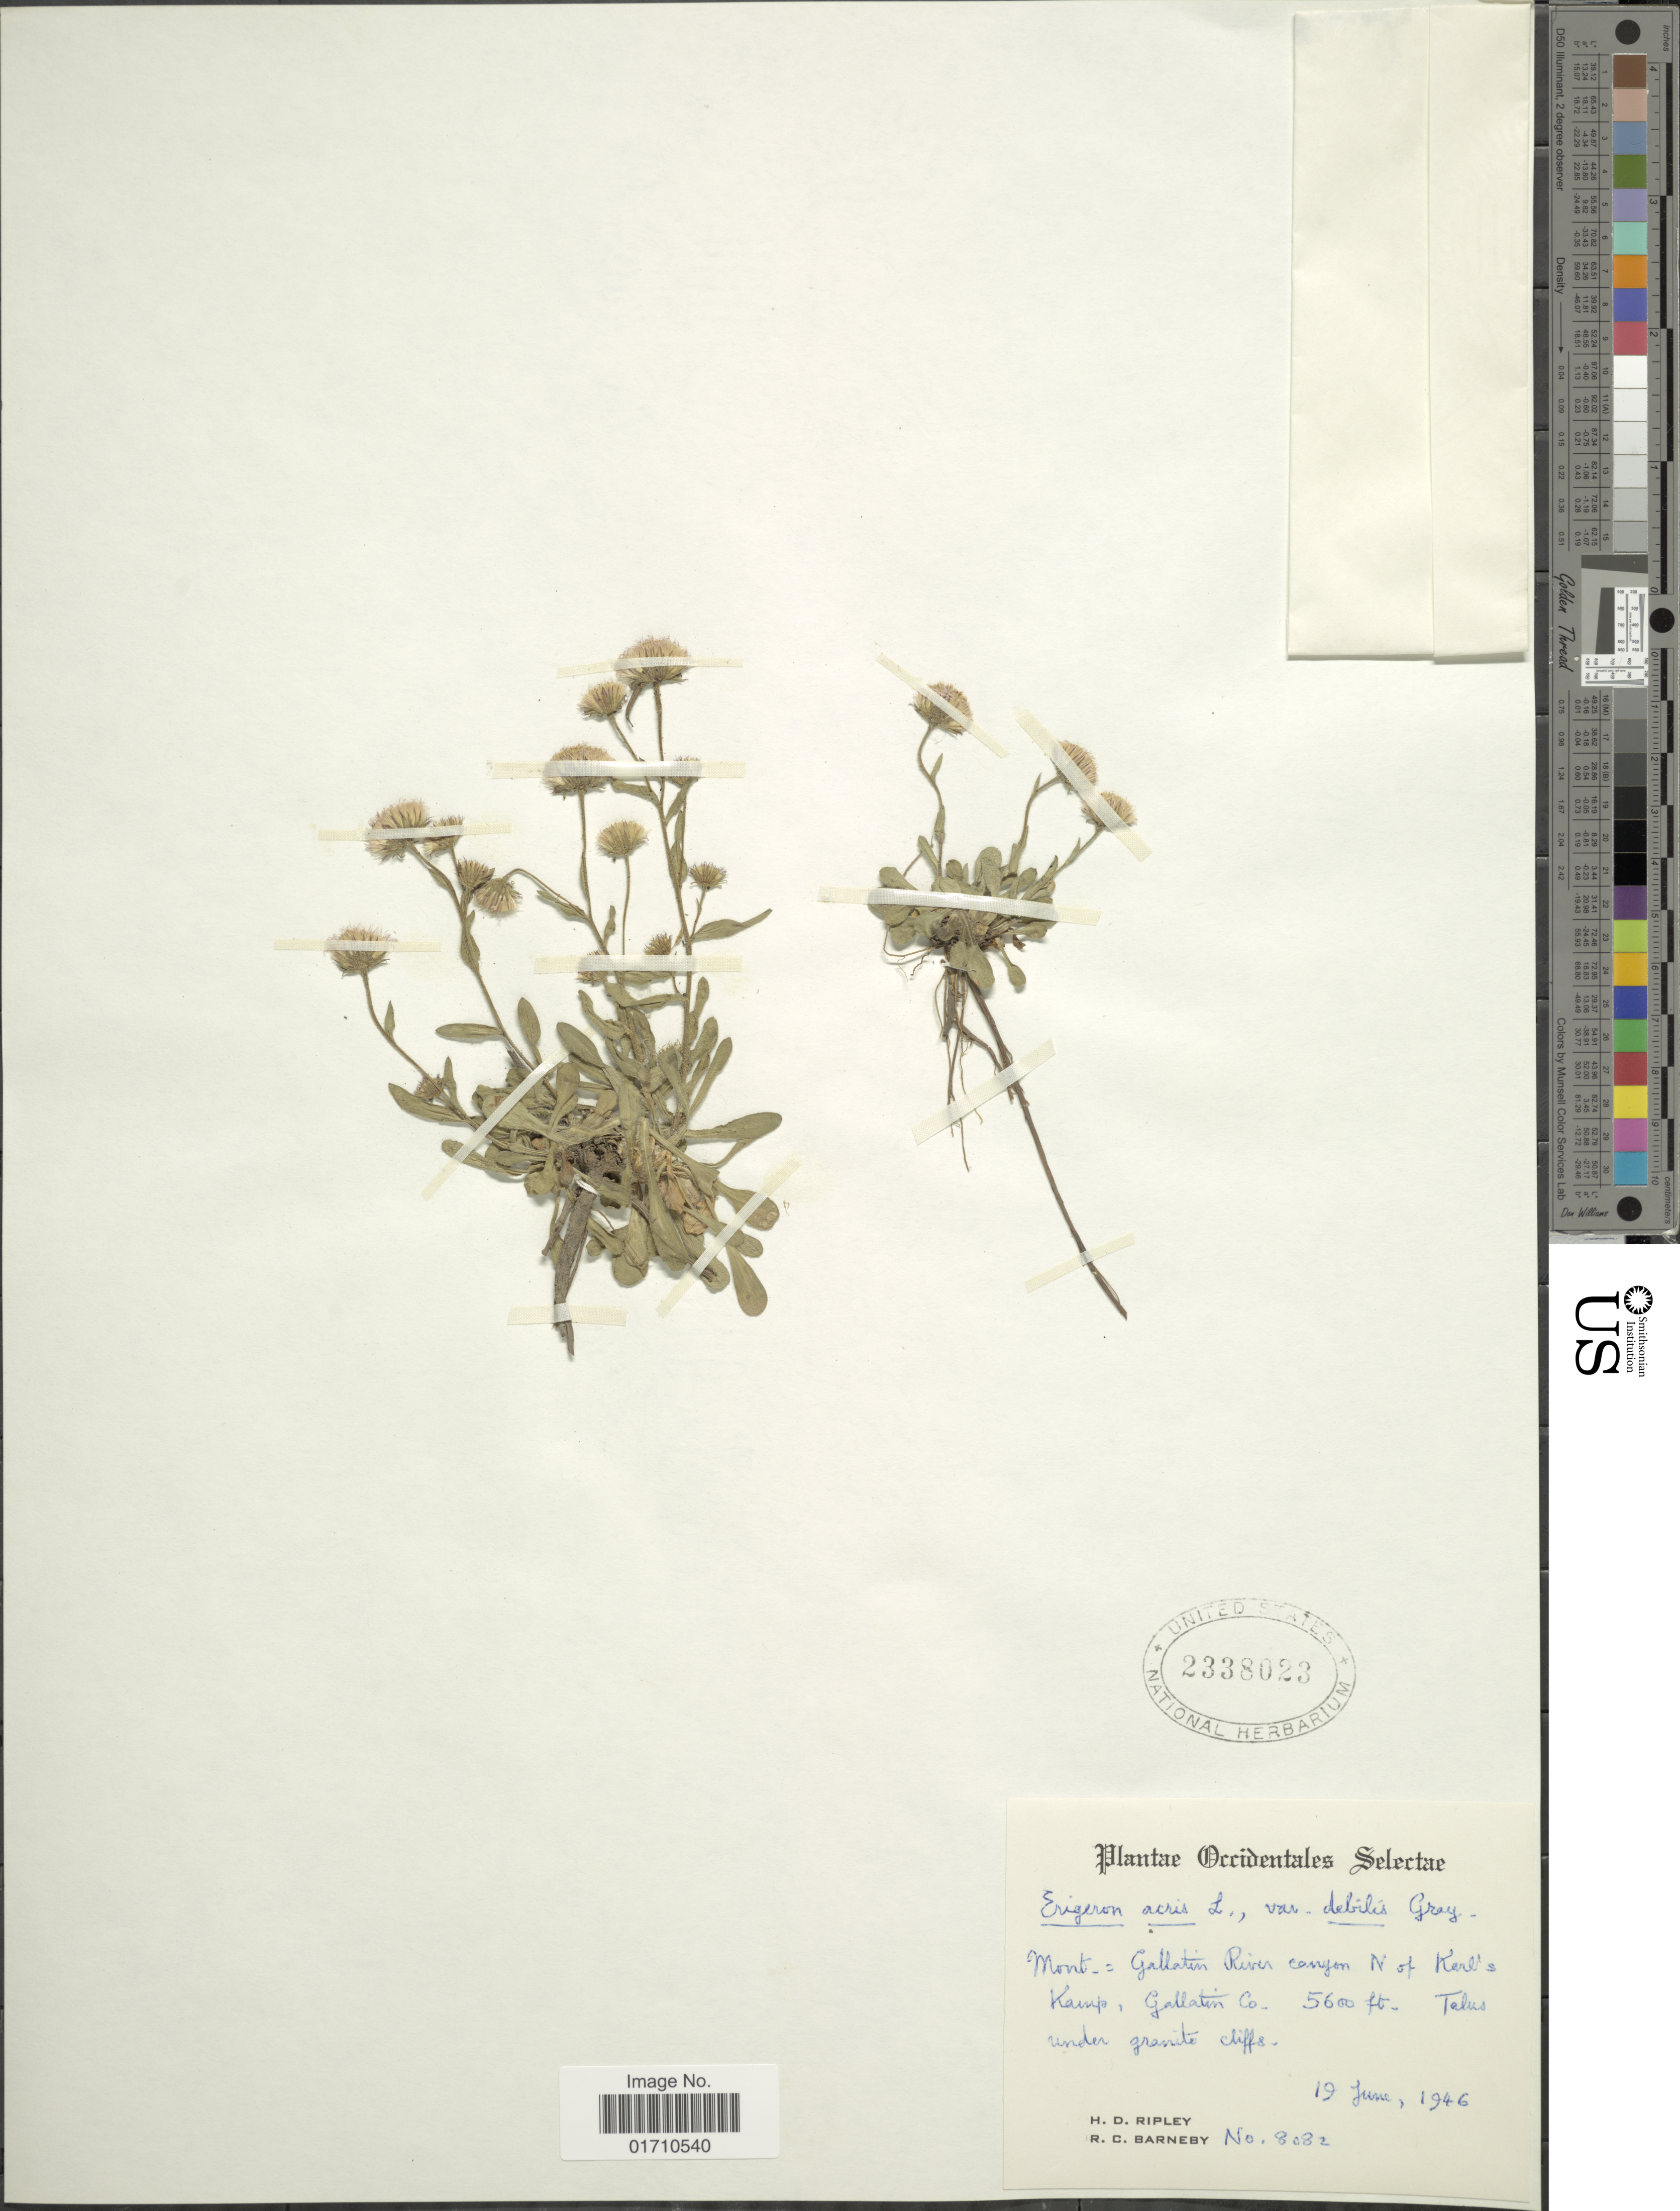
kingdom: Plantae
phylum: Tracheophyta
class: Magnoliopsida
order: Asterales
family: Asteraceae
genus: Erigeron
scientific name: Erigeron acris var. debilis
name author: A. Gray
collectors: H. Ripley & R. C. Barneby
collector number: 8082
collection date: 1946-06-19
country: United States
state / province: Montana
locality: Occidentales Selectae, Mont = Gallatin River canyon N of Karl's Kamp, Gallatin Co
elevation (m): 1707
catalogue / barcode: US 2338023